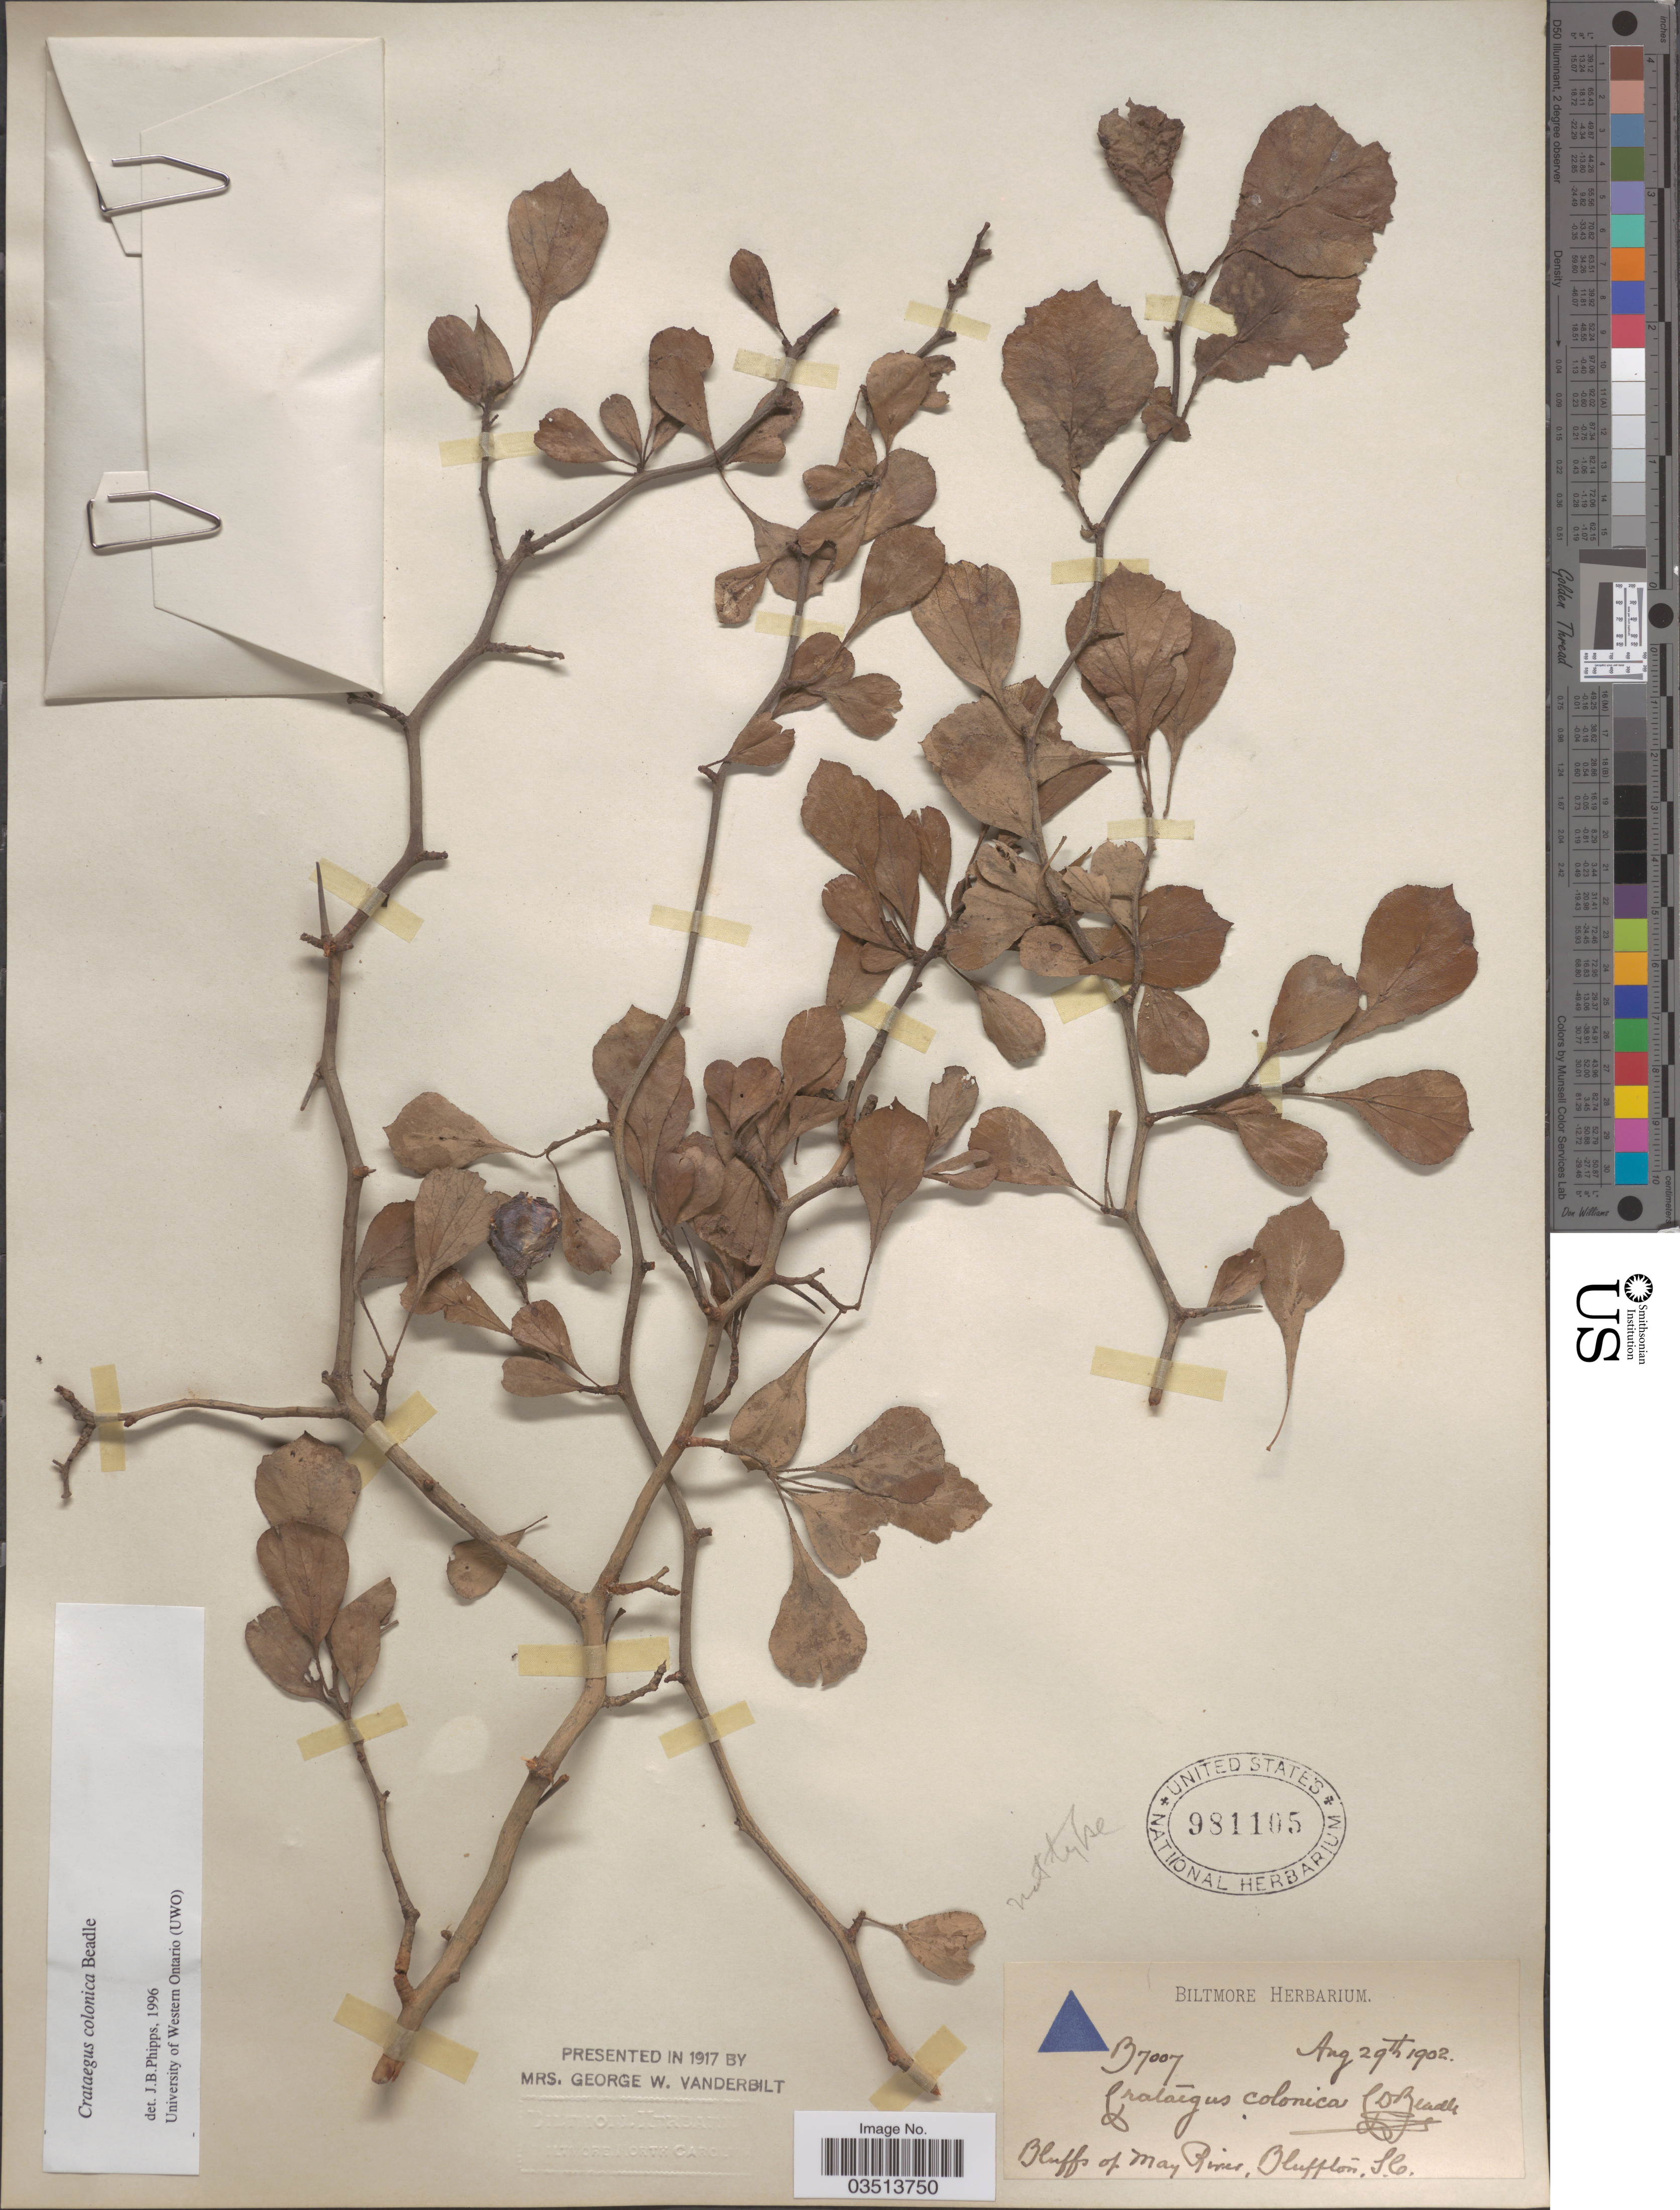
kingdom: Plantae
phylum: Tracheophyta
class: Magnoliopsida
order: Rosales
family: Rosaceae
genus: Crataegus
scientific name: Crataegus coccinea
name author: Ashe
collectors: ex herb. Biltmore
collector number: B7007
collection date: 1902-08-29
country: United States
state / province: South Carolina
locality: Bluffs of May River, Bluffton.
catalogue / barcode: US 981105